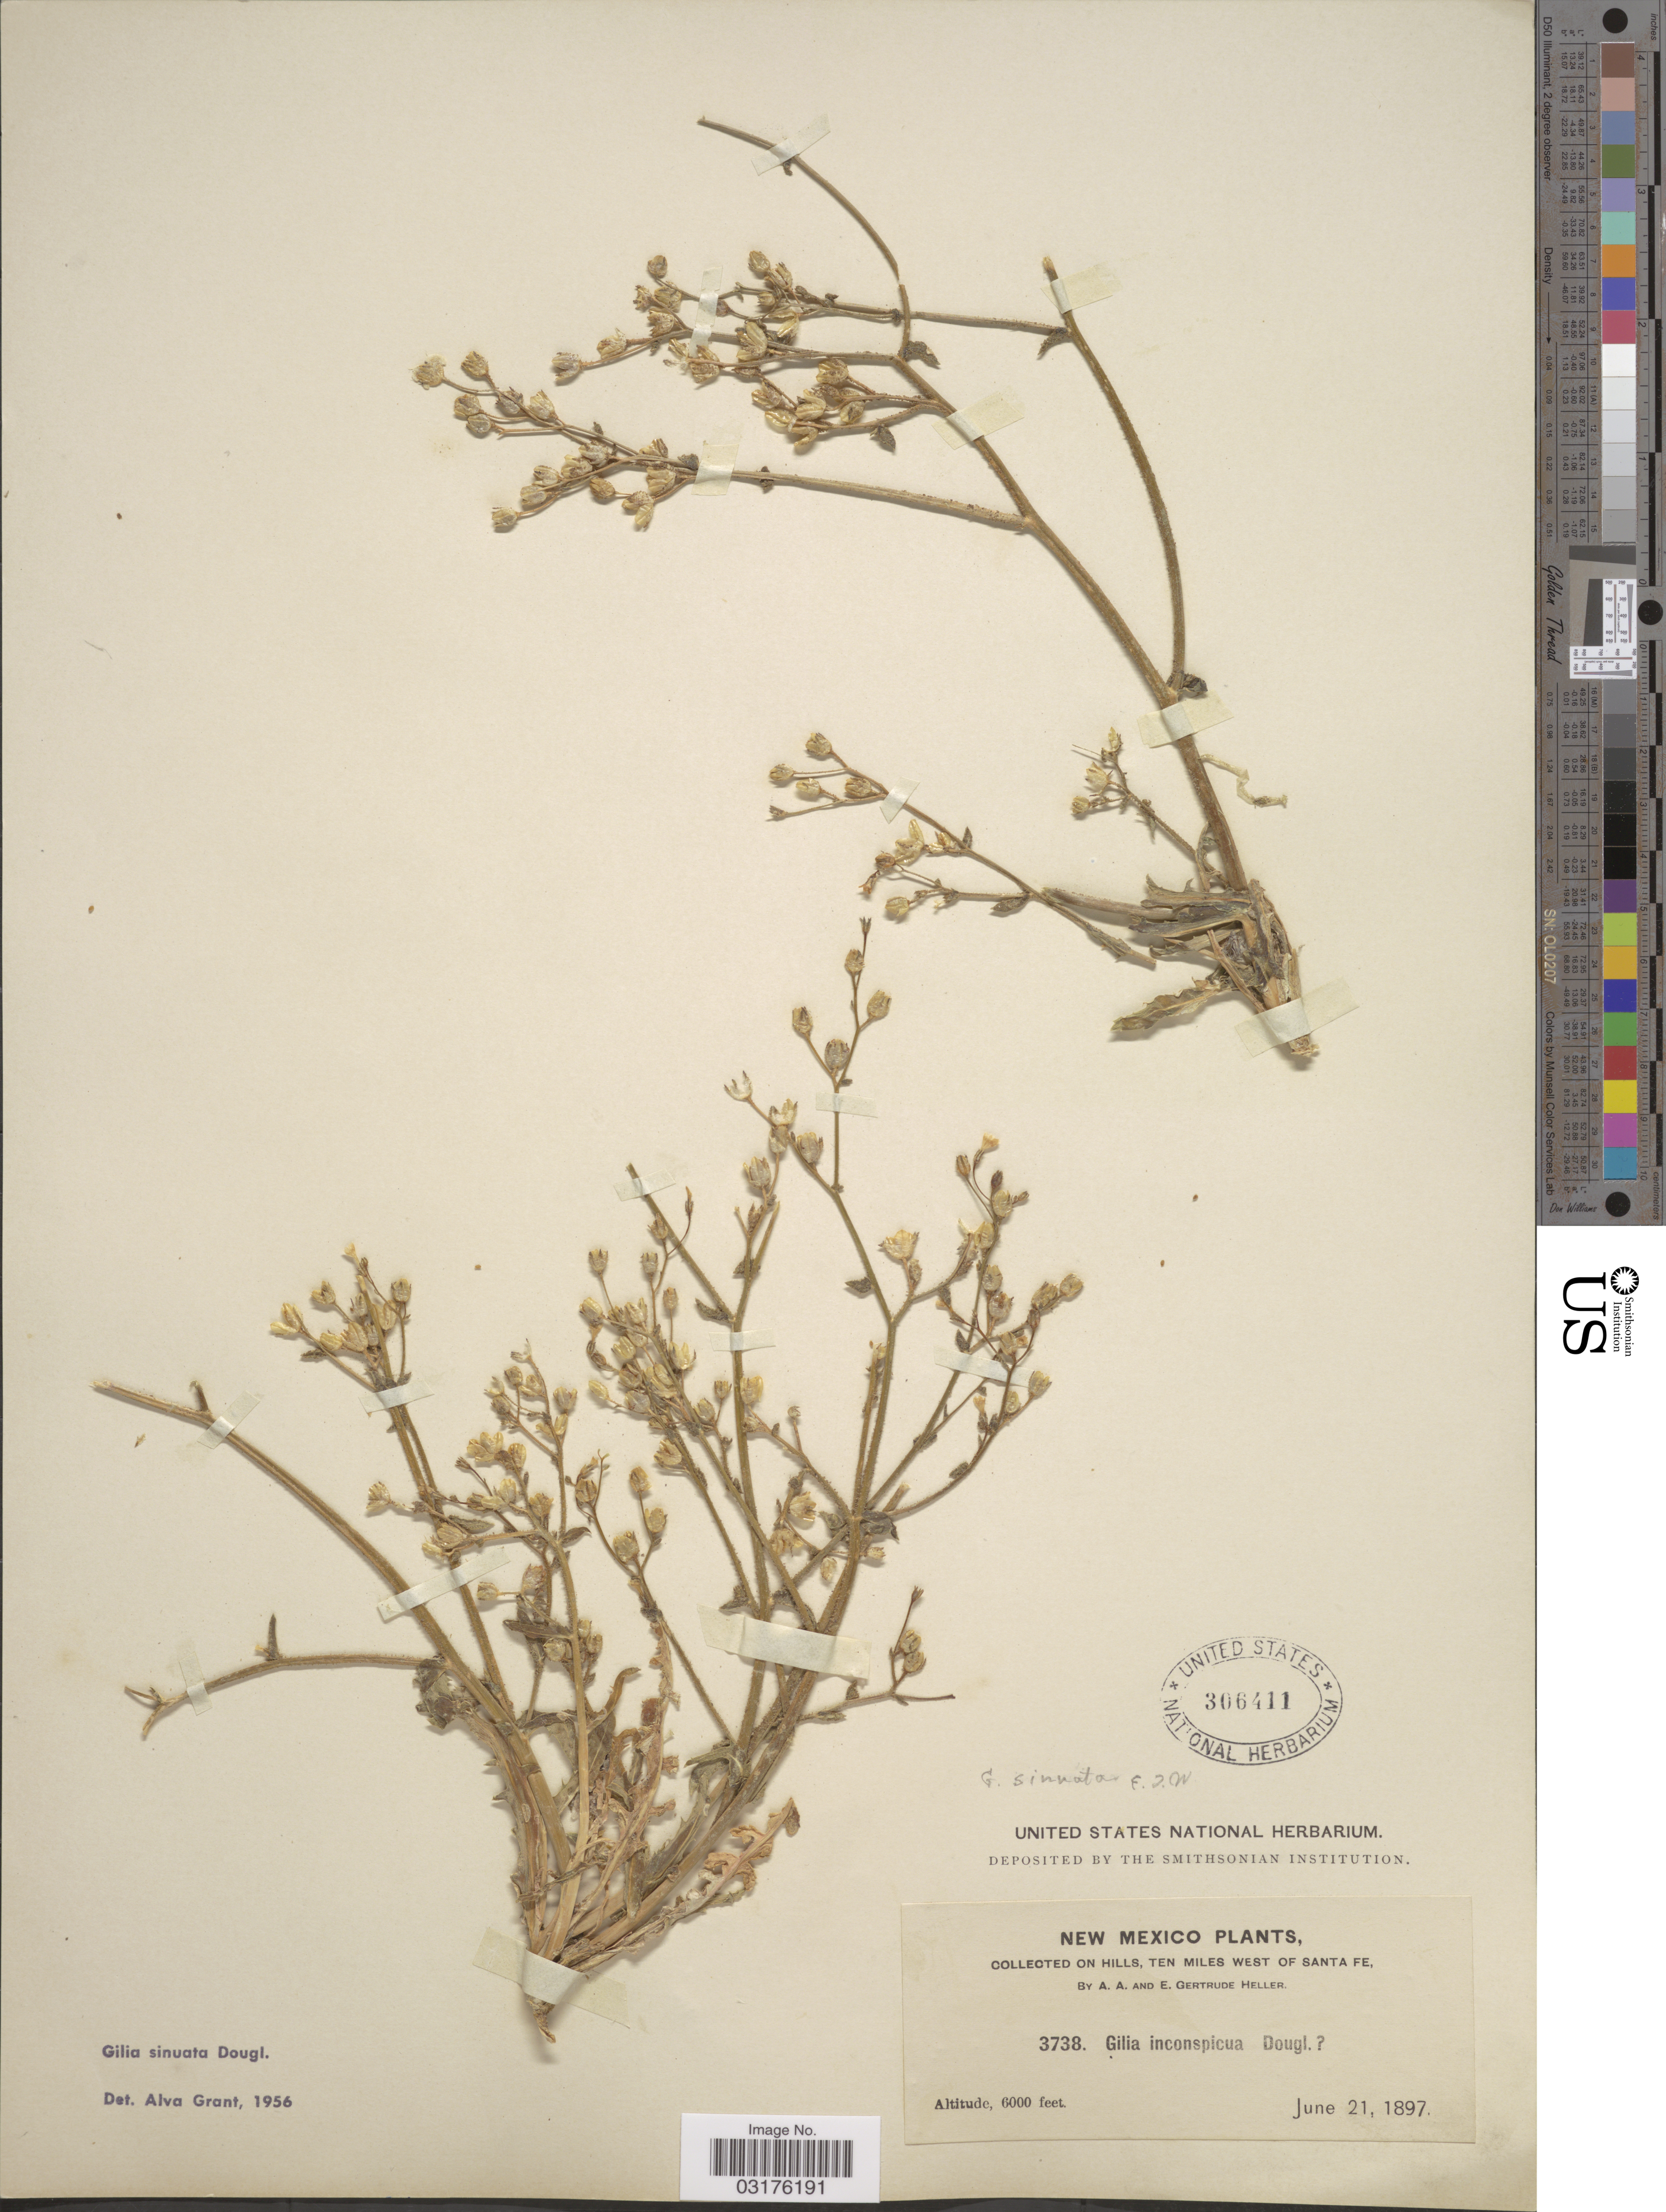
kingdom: Plantae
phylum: Tracheophyta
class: Magnoliopsida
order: Ericales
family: Polemoniaceae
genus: Gilia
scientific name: Gilia sinuata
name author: Douglas ex Benth.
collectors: A. A. Heller & E. Gertrude Heller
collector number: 3738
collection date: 1897-06-21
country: United States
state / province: New Mexico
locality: On Hills, Ten Miles West of Santa Fe.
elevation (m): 1829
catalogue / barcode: US 306411